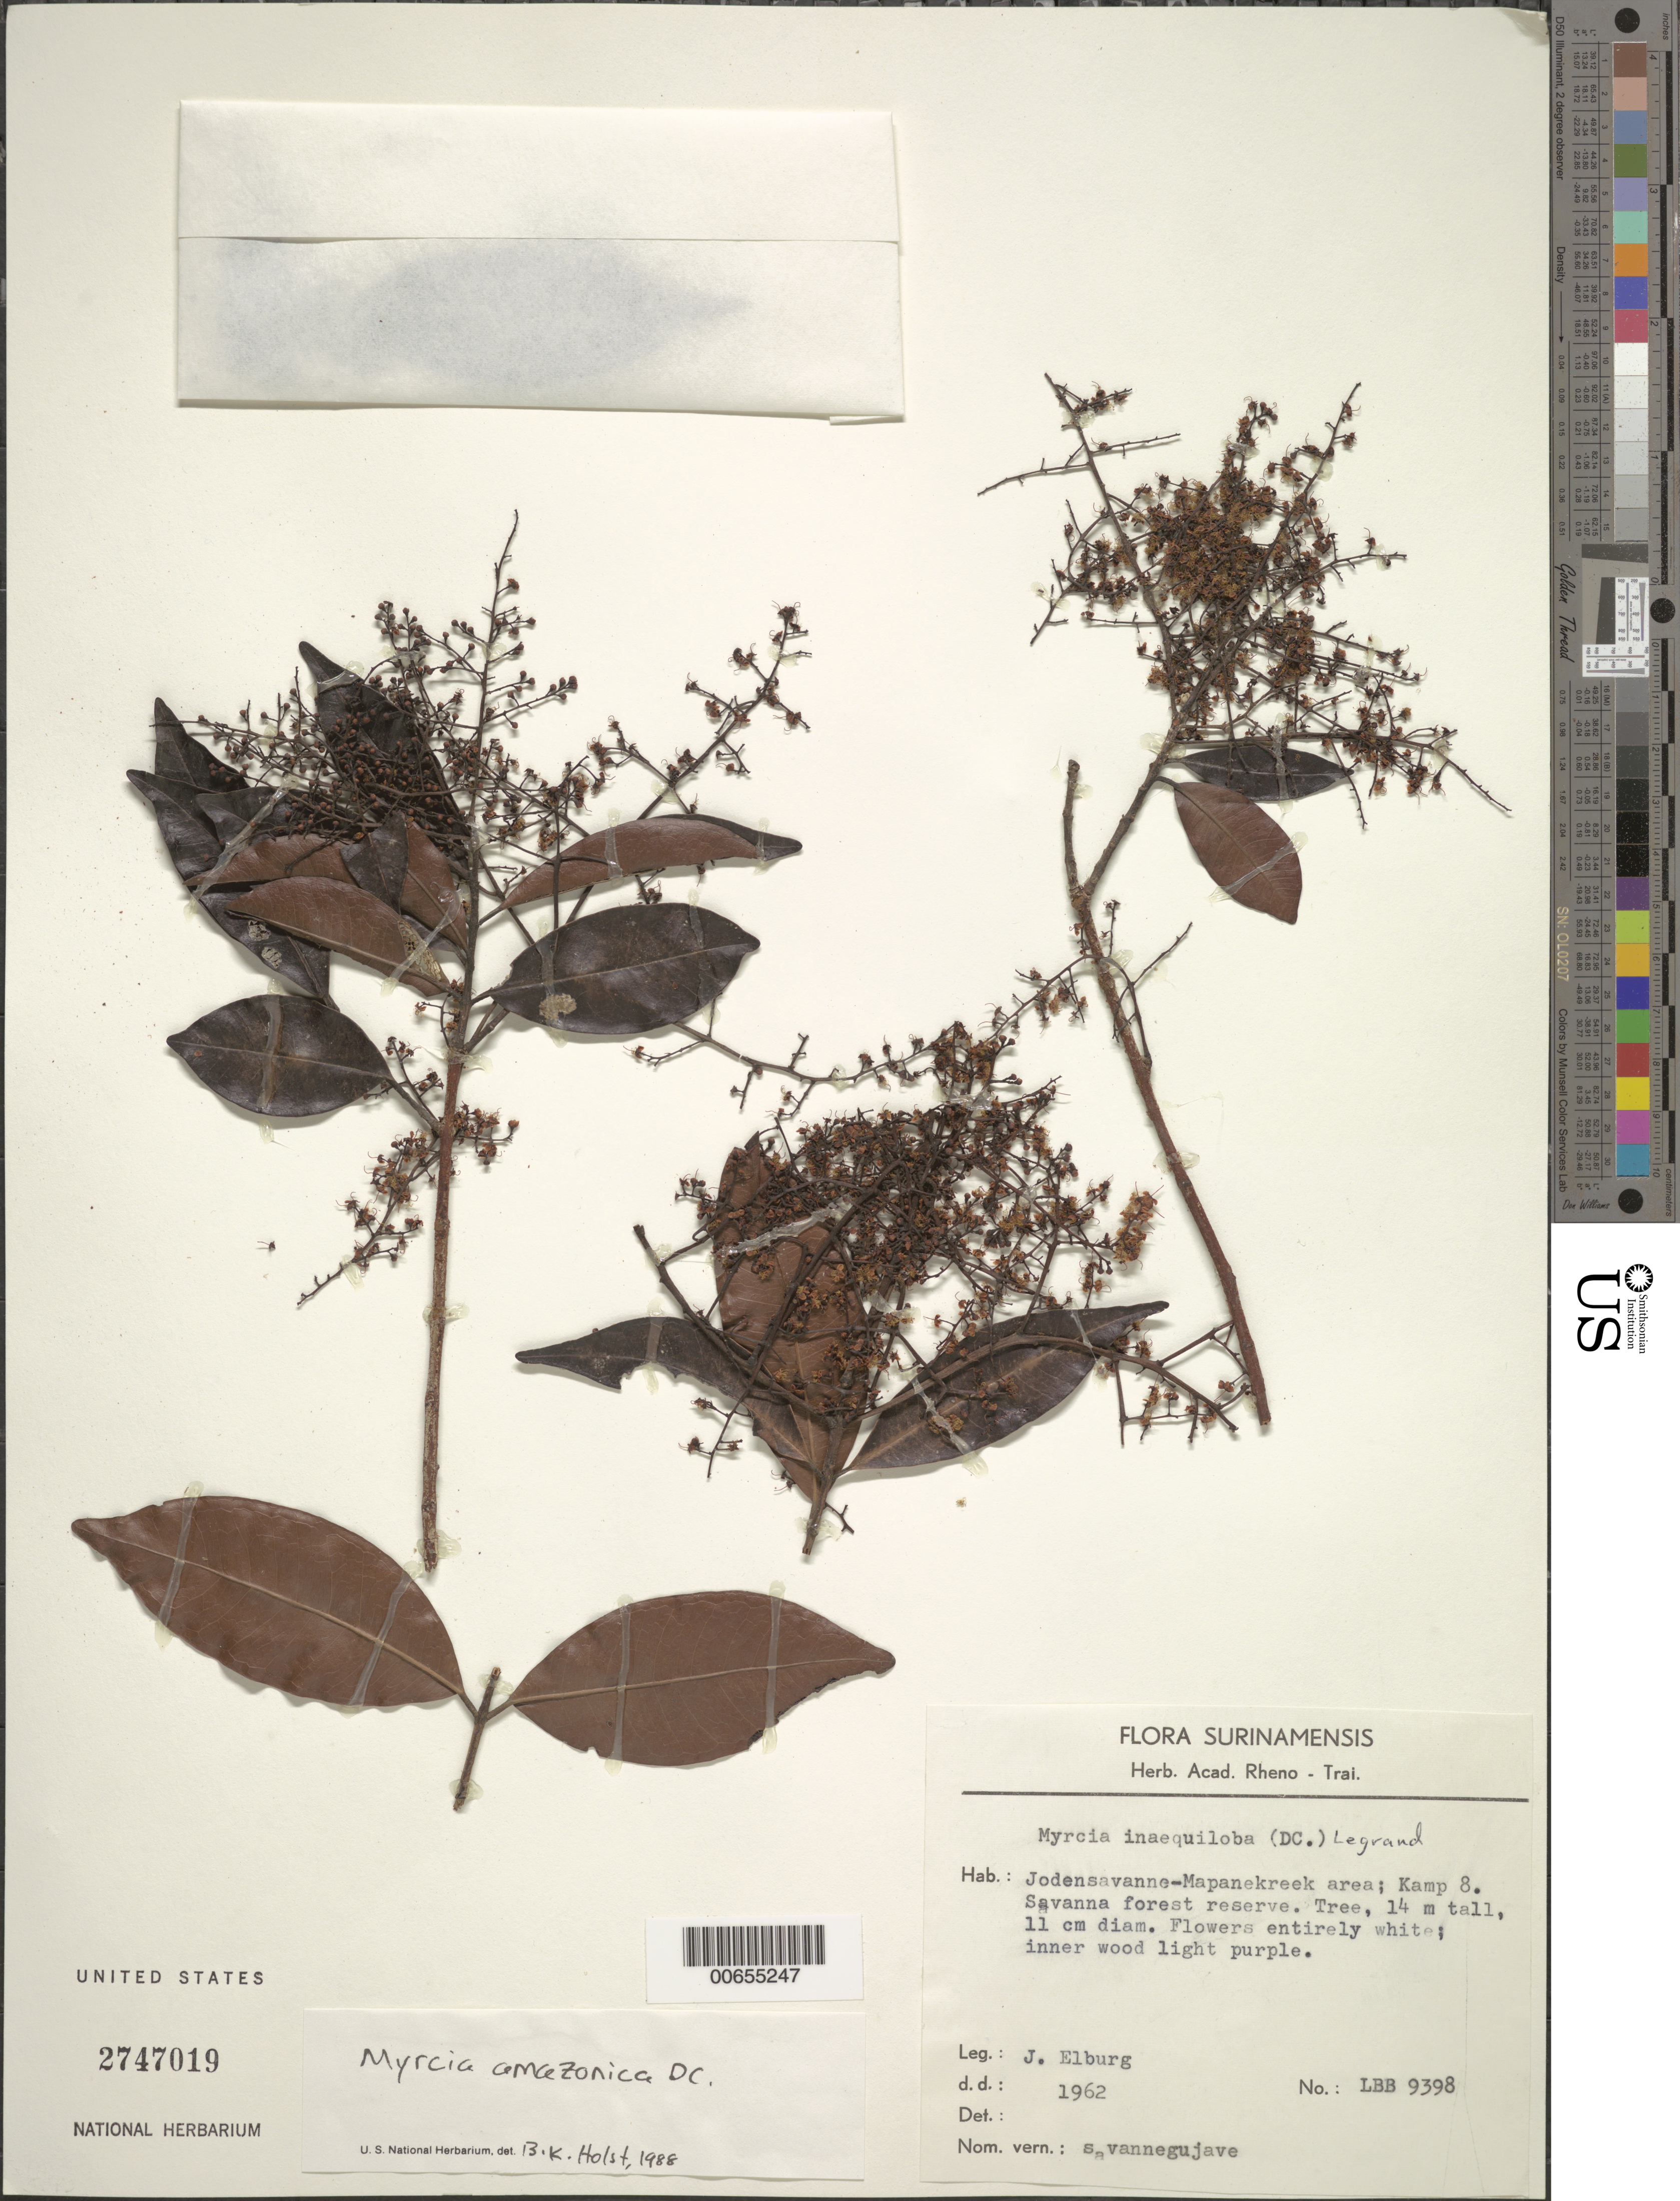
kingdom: Plantae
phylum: Tracheophyta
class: Magnoliopsida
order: Myrtales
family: Myrtaceae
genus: Myrcia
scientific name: Myrcia amazonica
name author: DC.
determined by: Holst, Bruce K.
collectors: J. Elburg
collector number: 9398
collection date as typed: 1962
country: Suriname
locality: Jodensavanne-Mapane kreek area, Kamp 8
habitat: Savanna forest reserve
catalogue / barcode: US 2747019